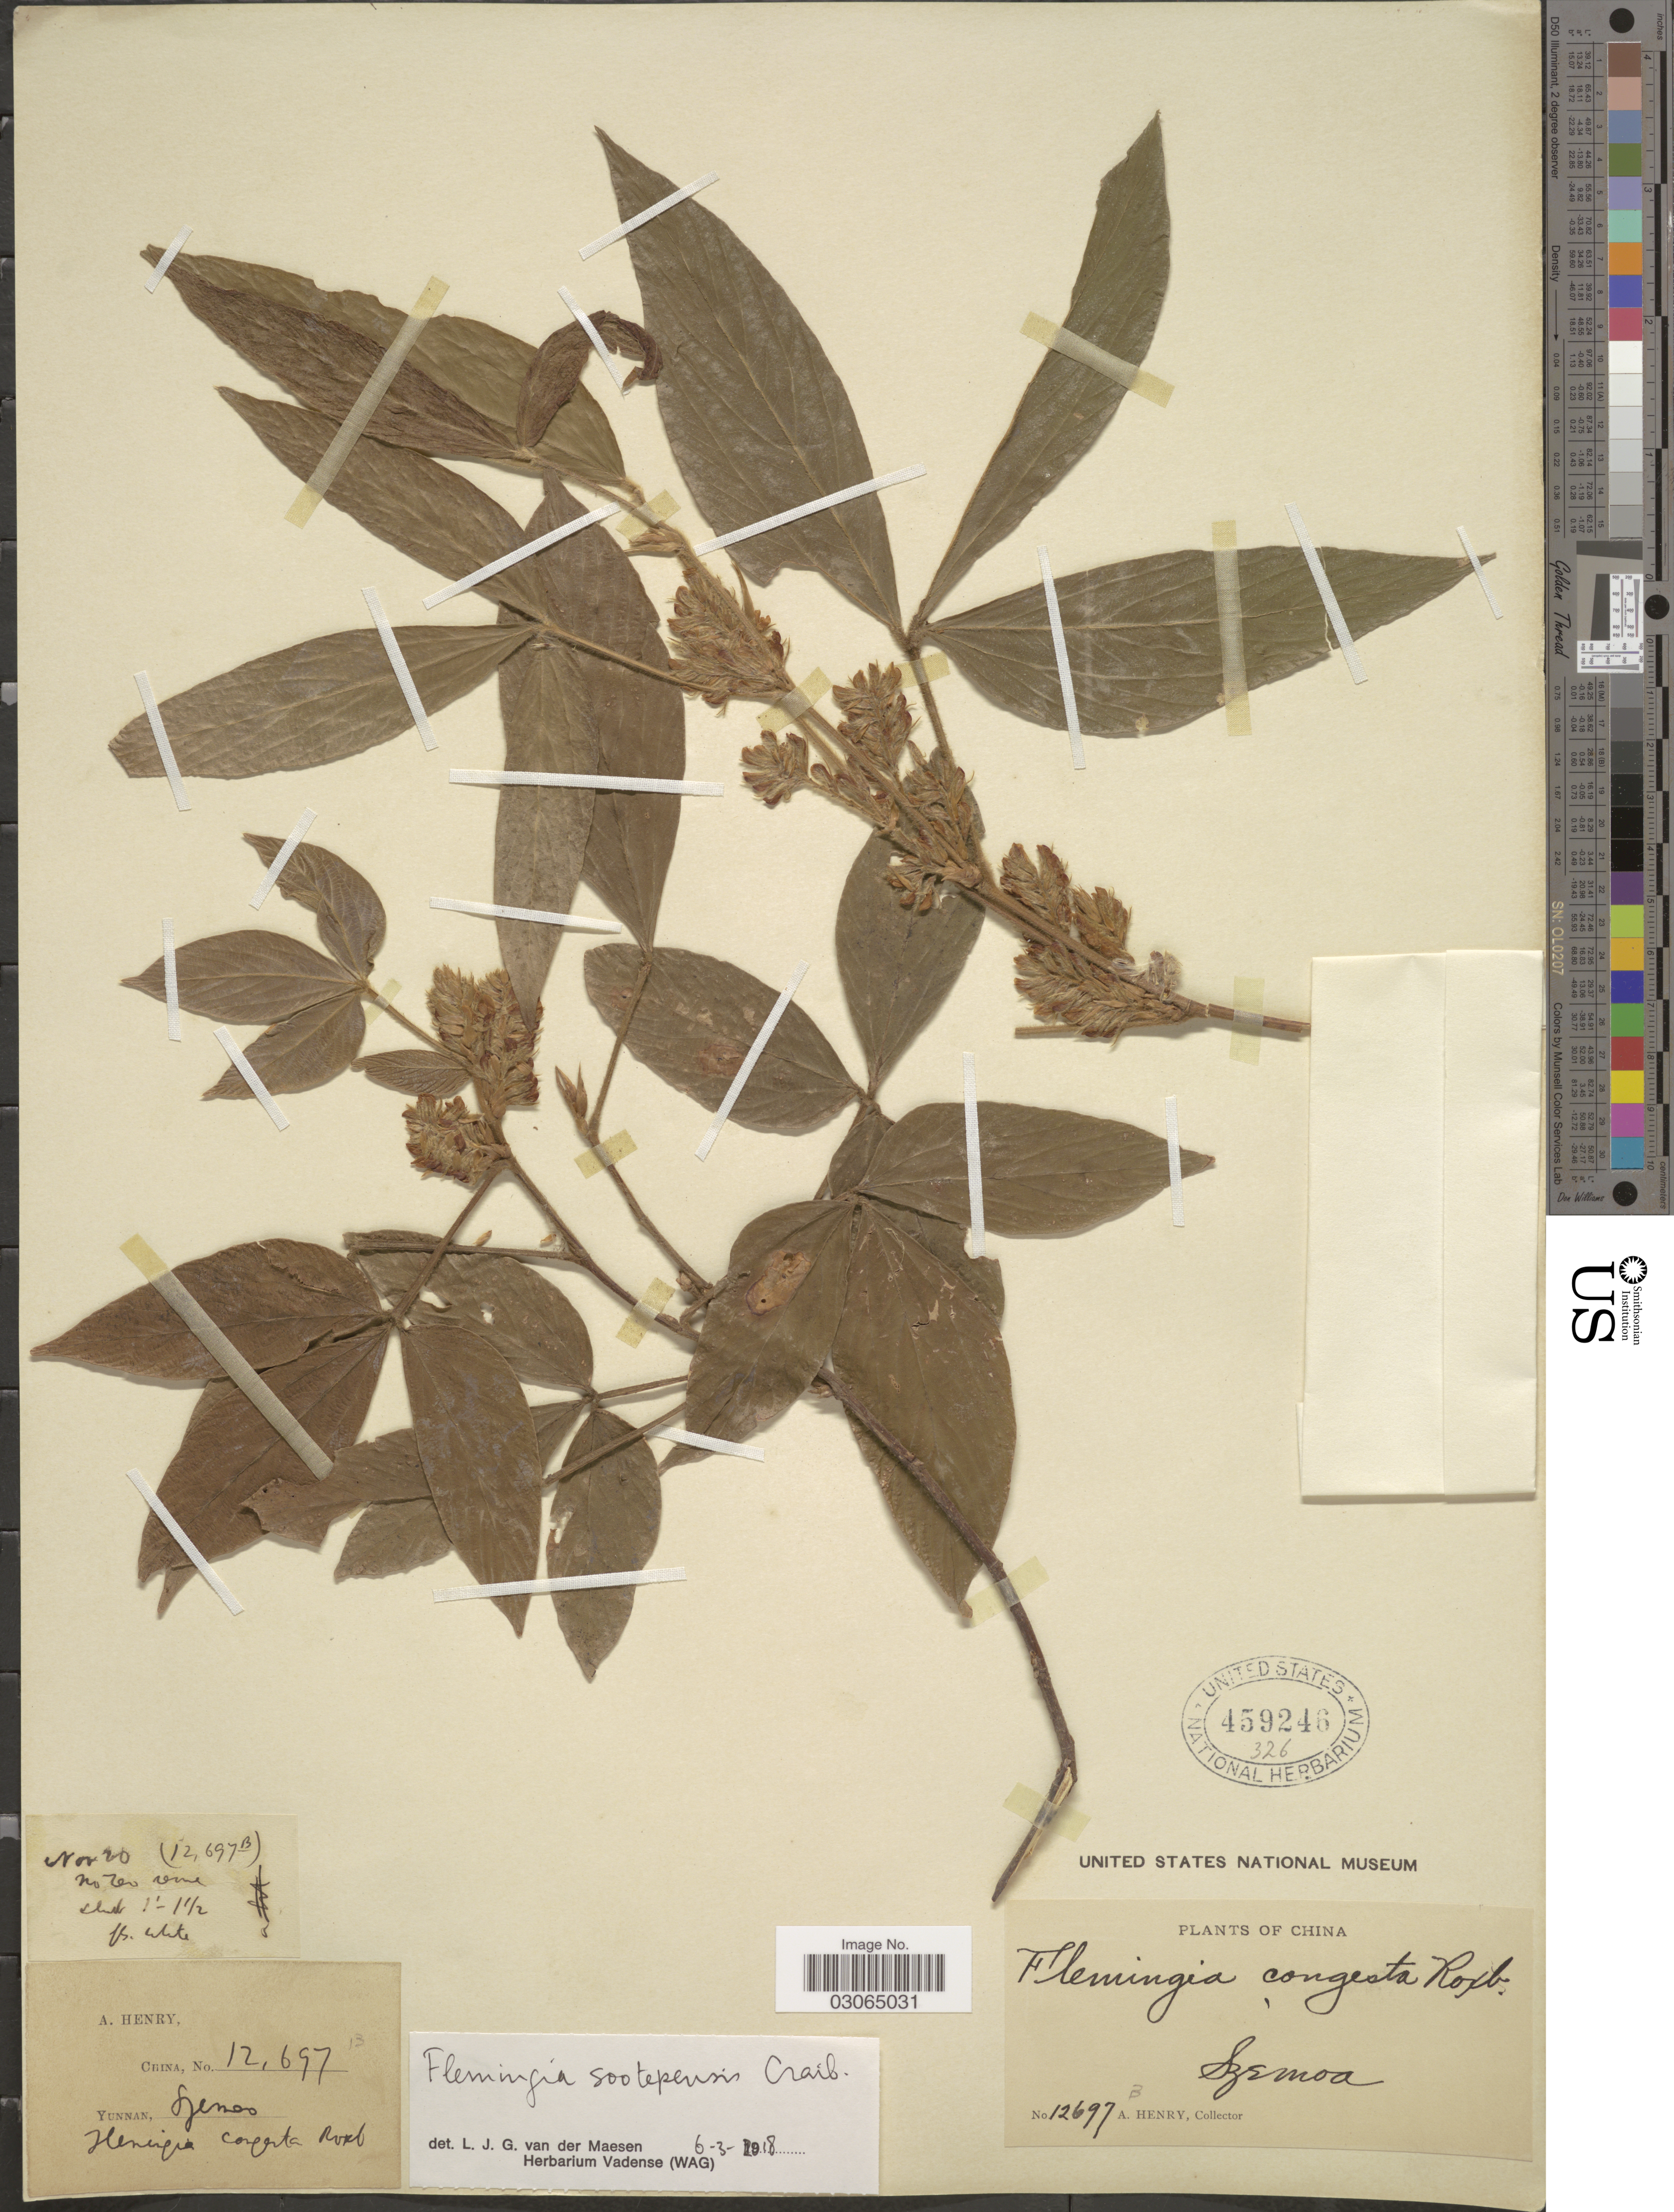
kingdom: Plantae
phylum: Tracheophyta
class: Magnoliopsida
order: Fabales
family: Fabaceae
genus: Flemingia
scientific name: Flemingia sootepensis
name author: Craib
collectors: A. Henry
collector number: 12697 B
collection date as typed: Transcribed d/m/y: /11/20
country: China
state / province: Yunnan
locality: Szemoa.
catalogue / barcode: US 459246